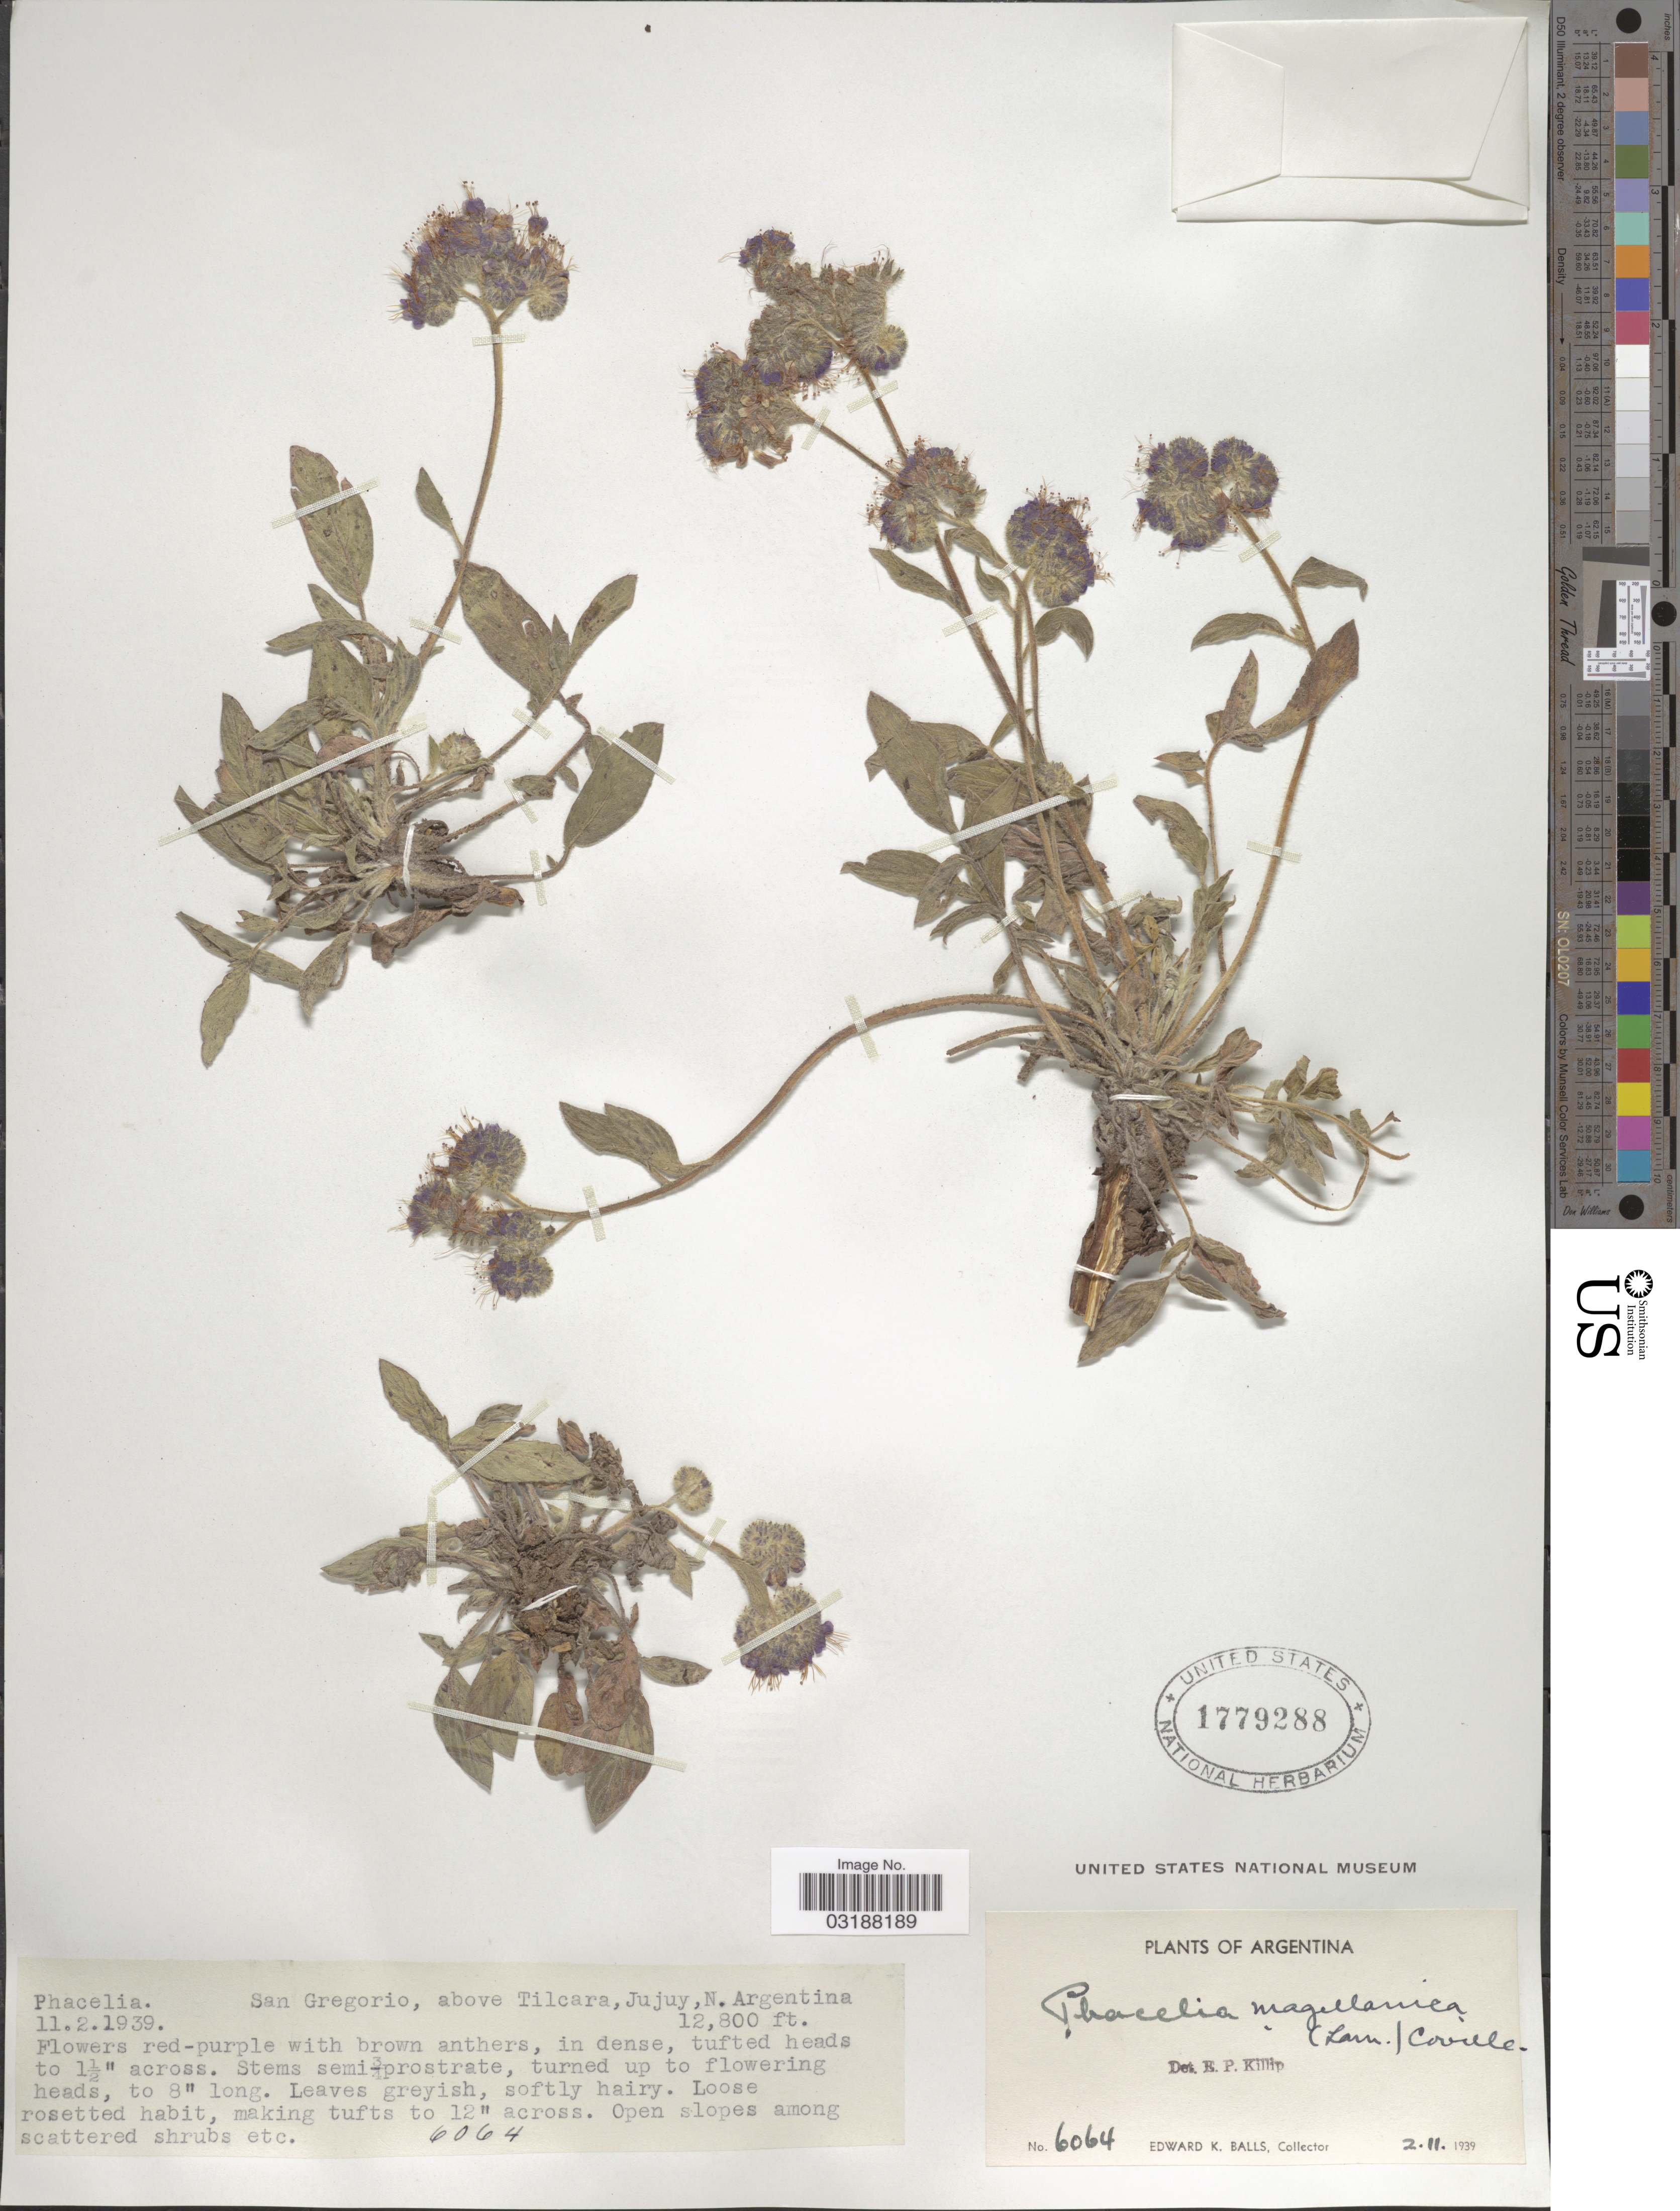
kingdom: Plantae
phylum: Tracheophyta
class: Magnoliopsida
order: Boraginales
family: Hydrophyllaceae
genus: Phacelia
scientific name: Phacelia magellanica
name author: (Lam.) Coville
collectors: E. K. Balls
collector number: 6064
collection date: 1939-02-11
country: Argentina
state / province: Jujuy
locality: San Gregorio, above Tilcara, Jujuy, N. Argentina.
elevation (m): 3901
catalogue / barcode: US 1779288